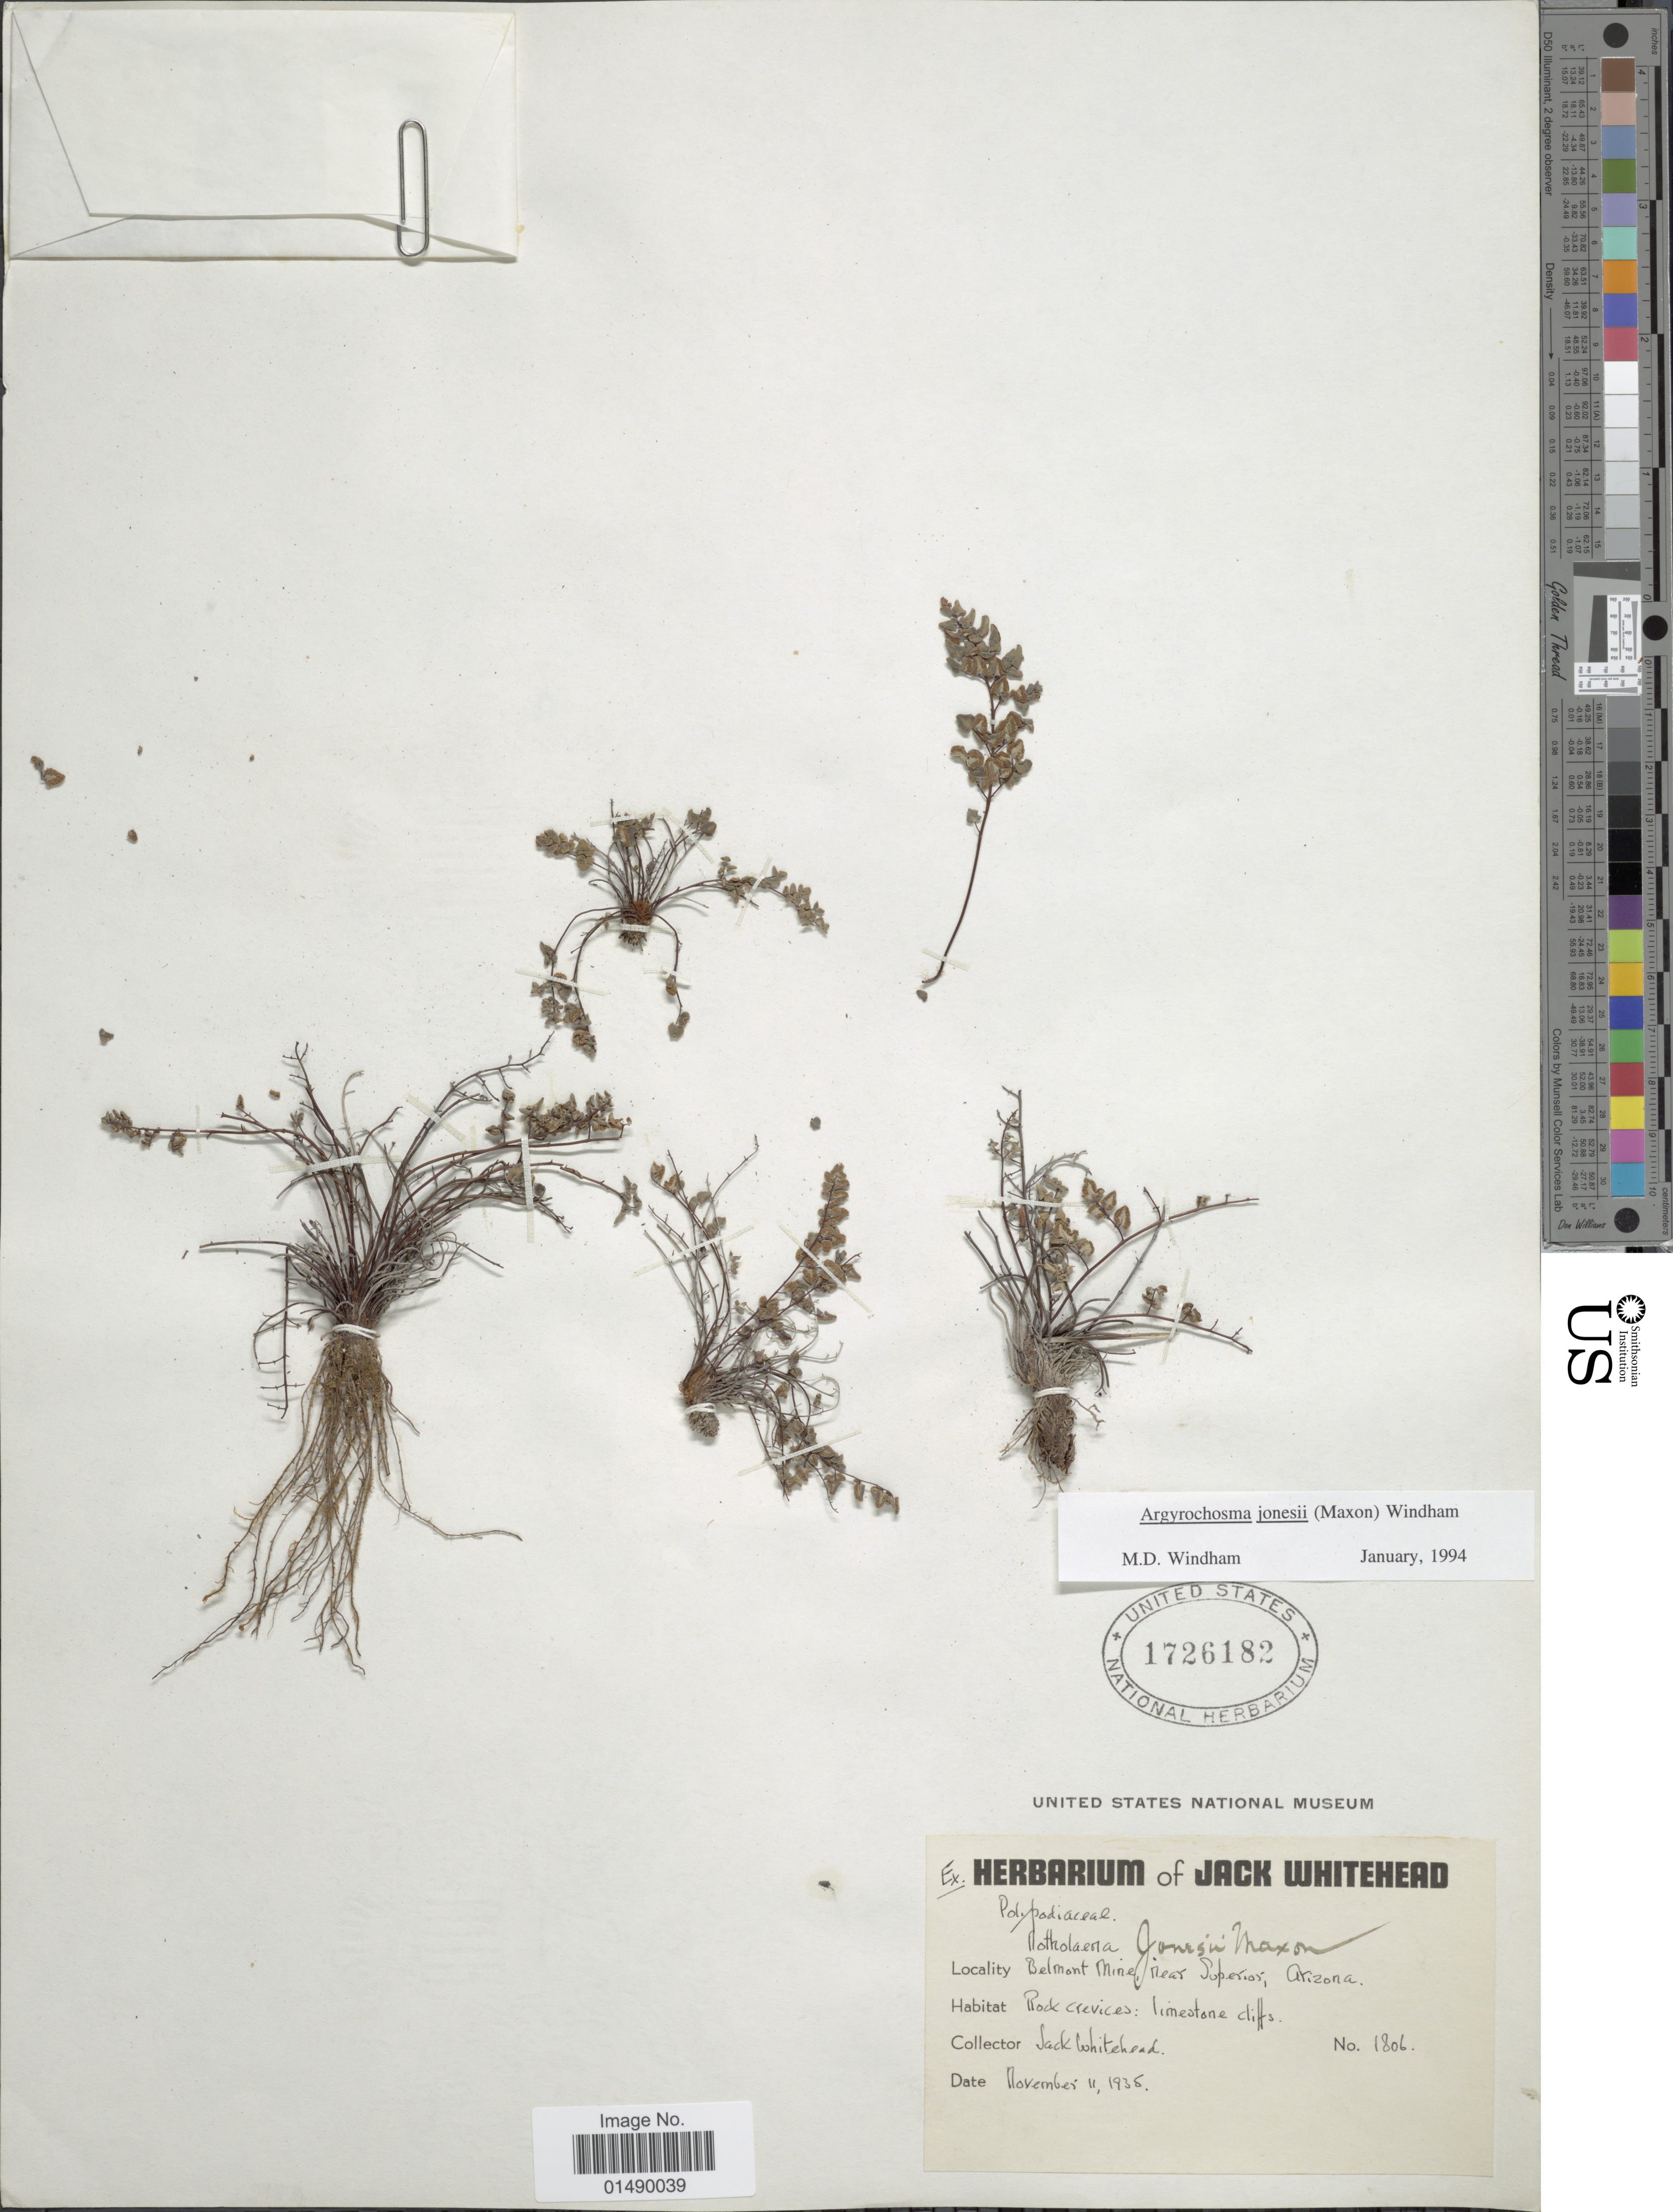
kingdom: Plantae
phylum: Tracheophyta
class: Polypodiopsida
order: Polypodiales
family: Pteridaceae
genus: Argyrochosma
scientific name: Argyrochosma jonesii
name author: (Maxon) Windham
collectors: J. Whitehead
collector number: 1806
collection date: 1935-11-11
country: United States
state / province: Arizona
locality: Arizona, Belmont Mine, near Soperior.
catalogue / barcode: US 1726182